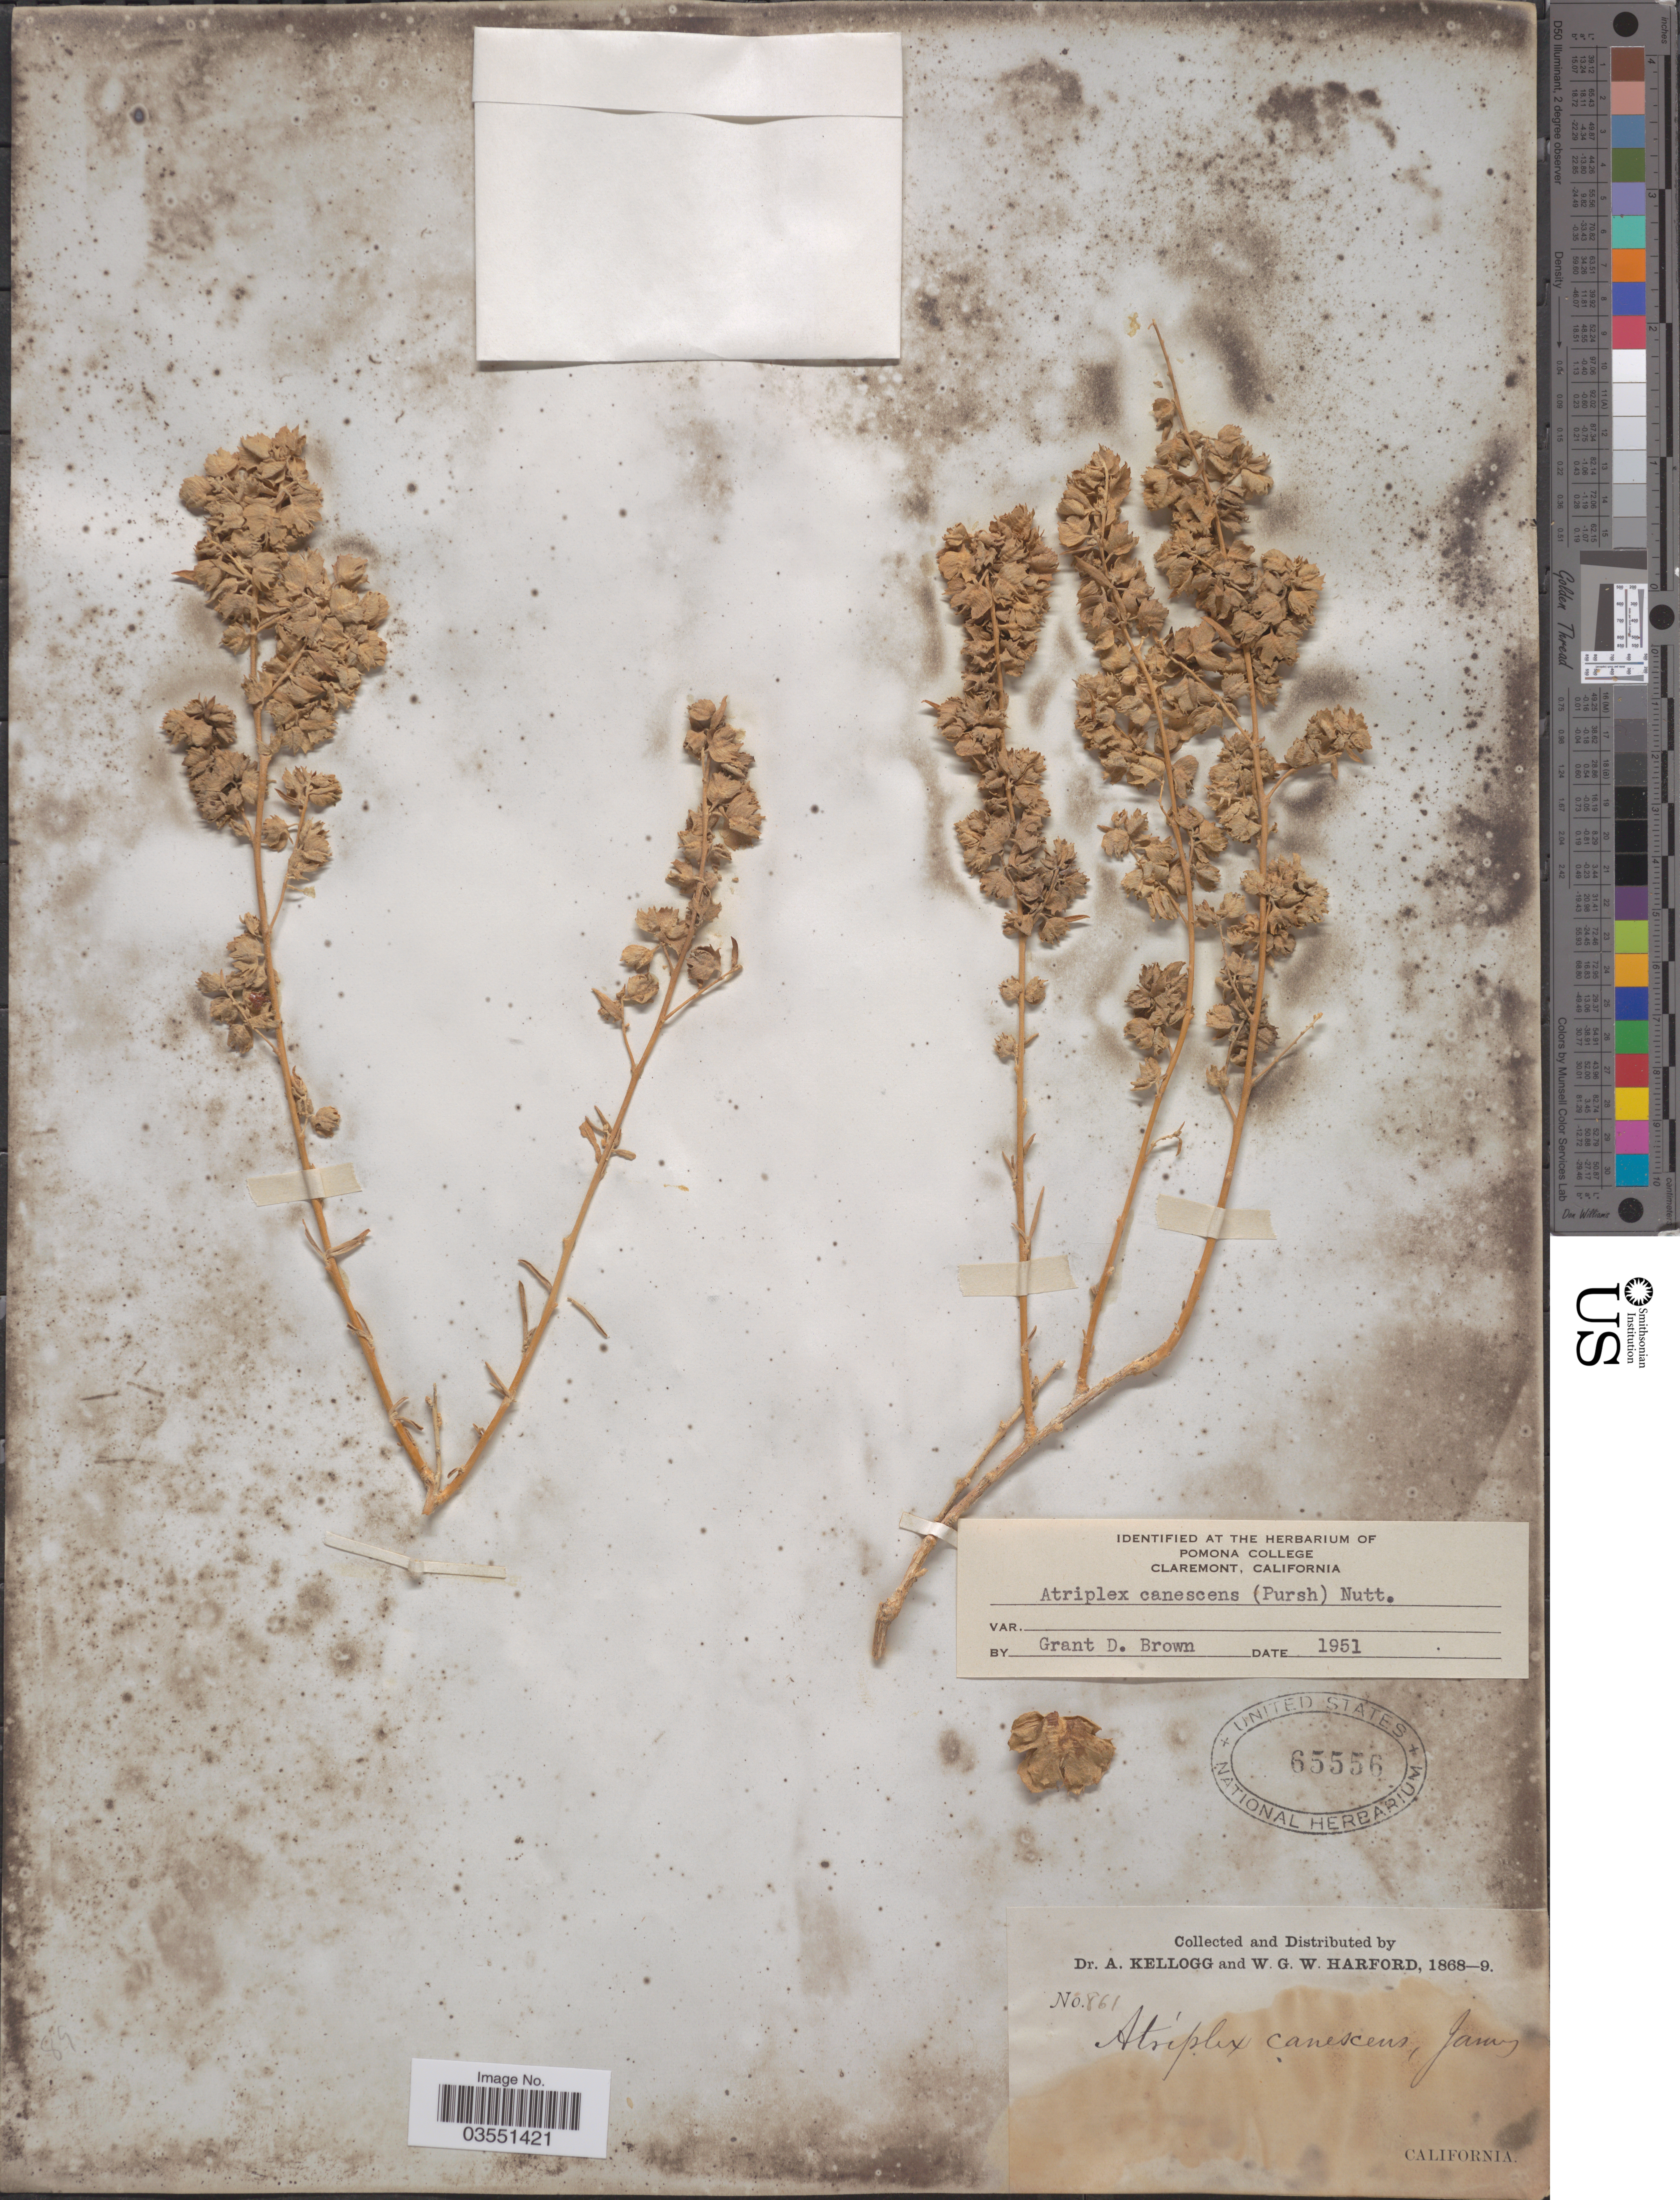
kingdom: Plantae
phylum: Tracheophyta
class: Magnoliopsida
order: Caryophyllales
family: Amaranthaceae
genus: Atriplex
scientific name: Atriplex canescens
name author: (Pursh) Nutt.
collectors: A. Kellogg & W. G. W. Harford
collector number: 861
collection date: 1868/1869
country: United States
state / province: California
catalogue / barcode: US 65556